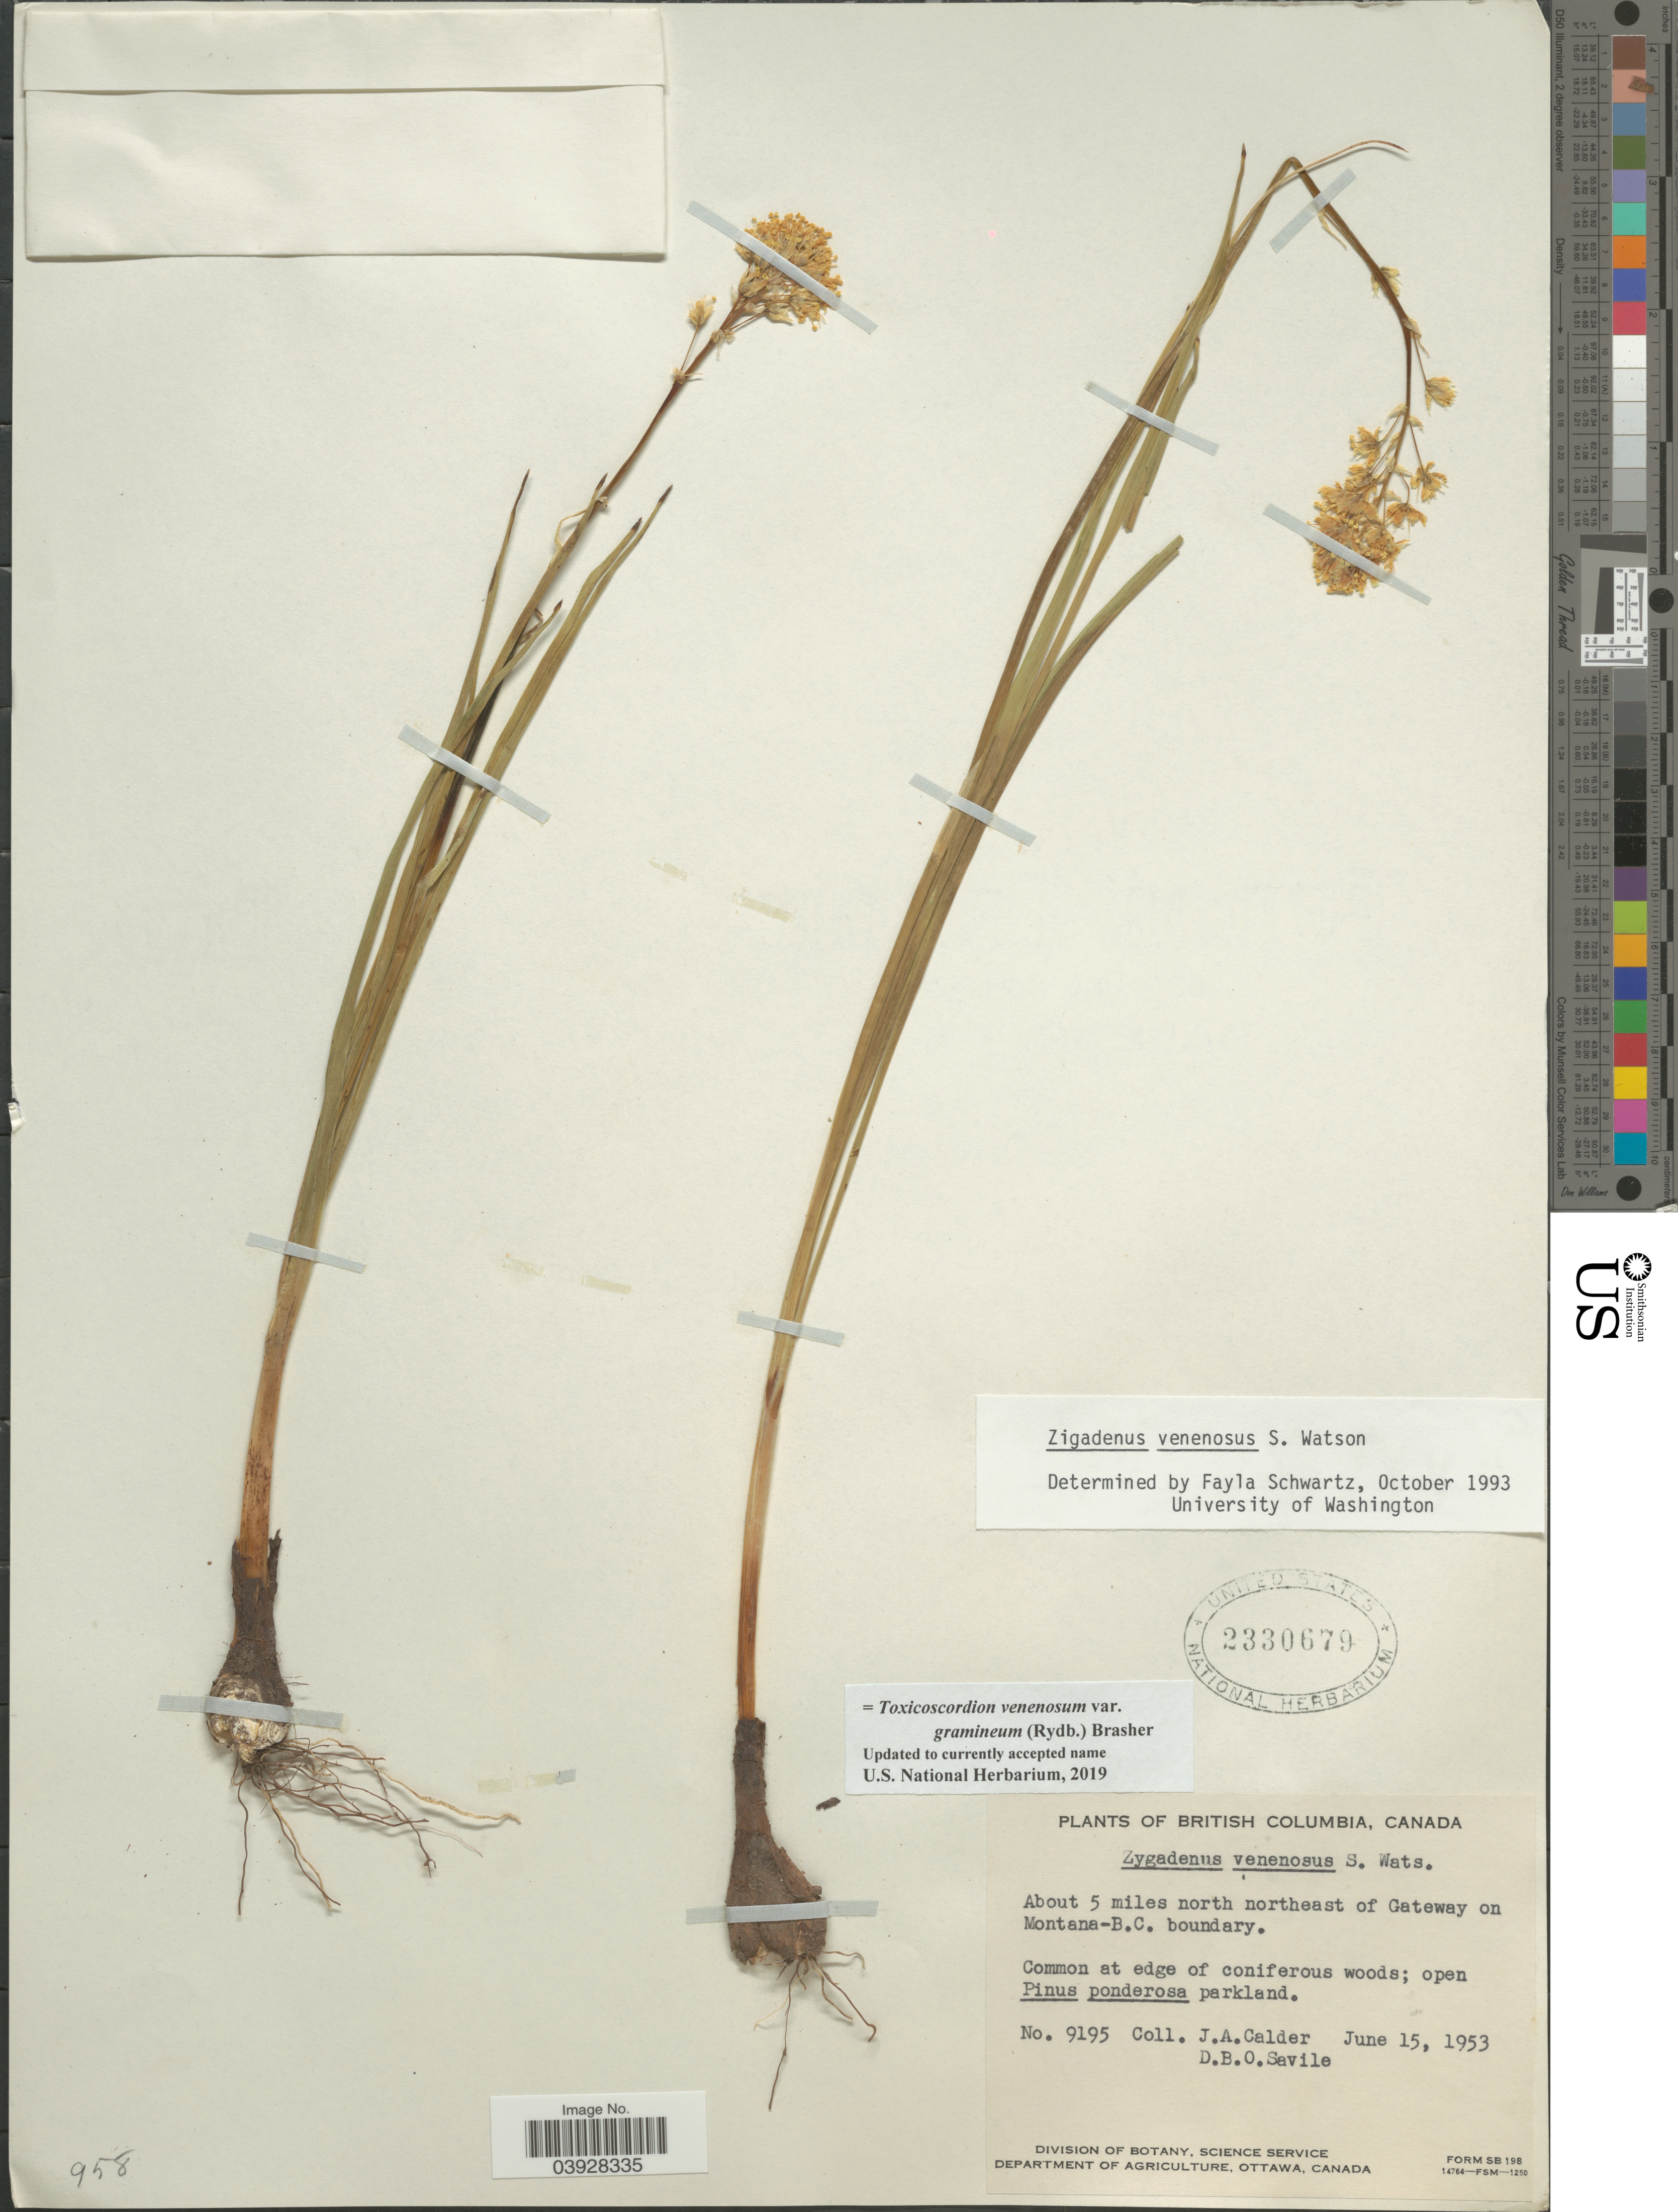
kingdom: Plantae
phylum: Tracheophyta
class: Liliopsida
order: Liliales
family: Melanthiaceae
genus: Toxicoscordion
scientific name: Toxicoscordion venenosum var. gramineum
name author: (Rydb.) Brasher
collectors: J. A. Calder & D. Savile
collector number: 9195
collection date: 1953-06-15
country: Canada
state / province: British Columbia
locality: About 5 miles north northeast of Gateway on Montana - B.C. boundary.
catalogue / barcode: US 2330679